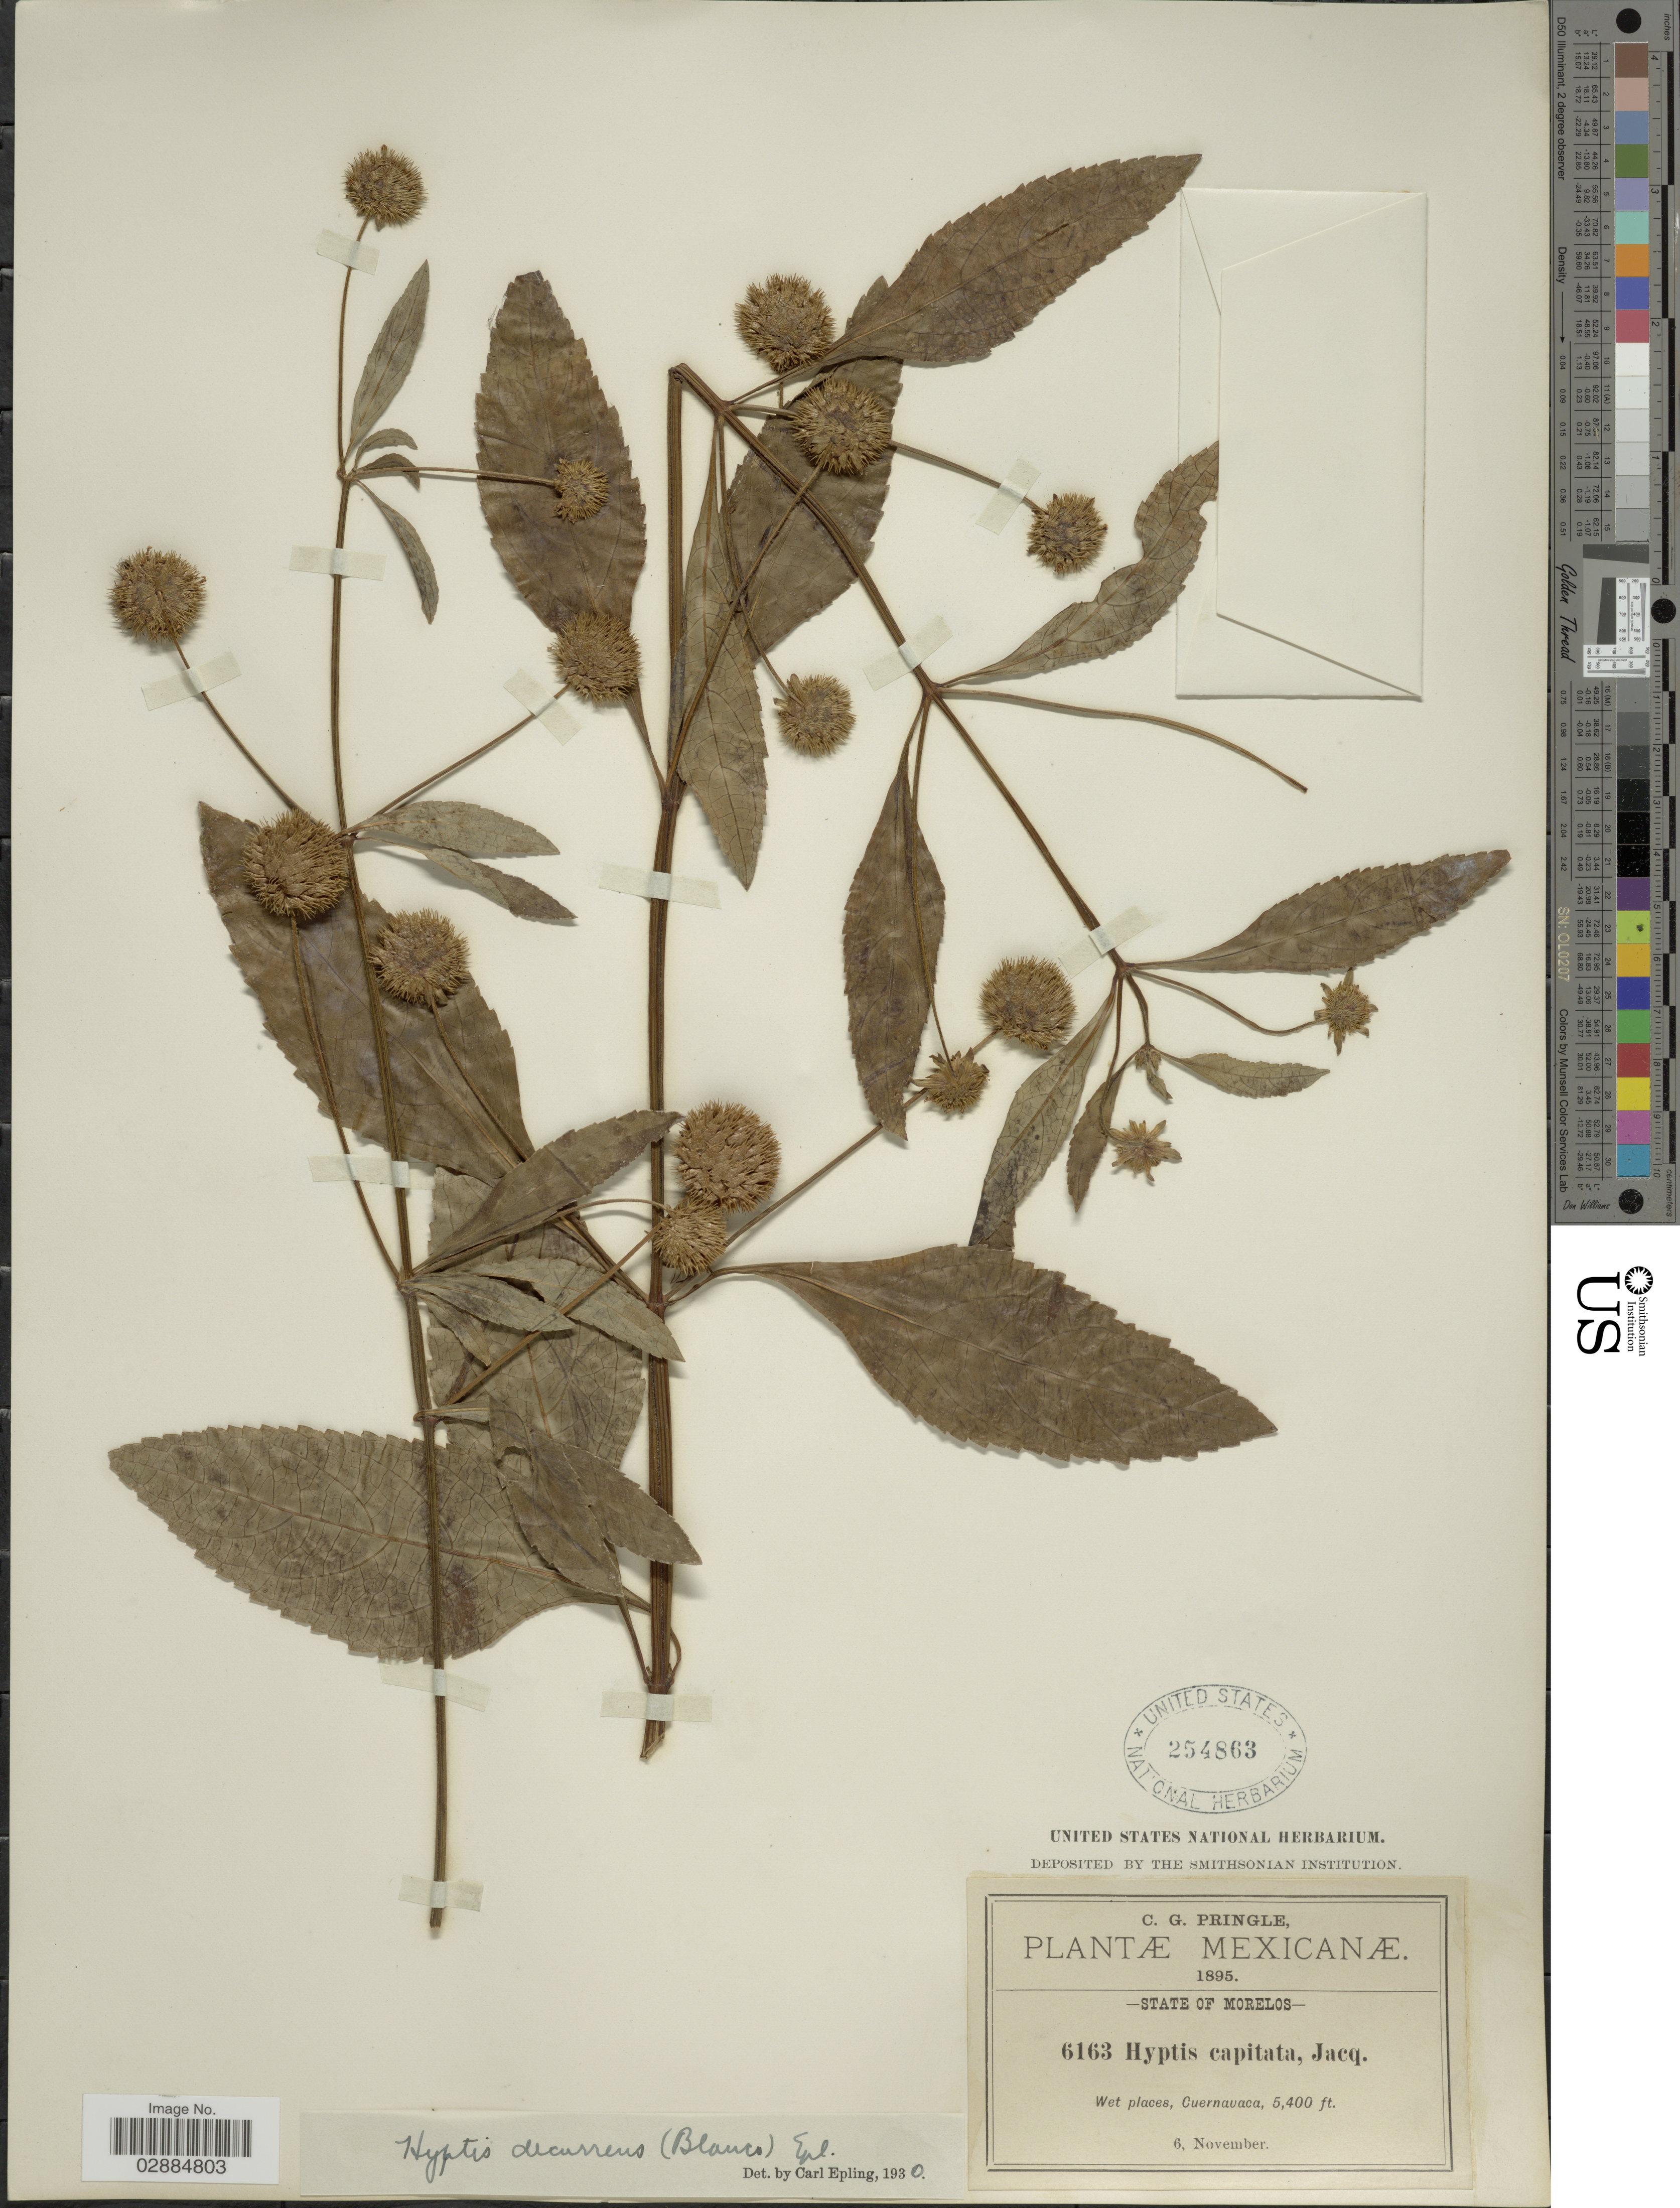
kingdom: Plantae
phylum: Tracheophyta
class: Magnoliopsida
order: Lamiales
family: Lamiaceae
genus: Hyptis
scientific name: Hyptis capitata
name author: Jacq.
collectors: C. G. Pringle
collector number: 6163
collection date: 1895-11-06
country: Mexico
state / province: Morelos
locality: Wet places, Cuernavaca.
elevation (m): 1646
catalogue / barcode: US 254863